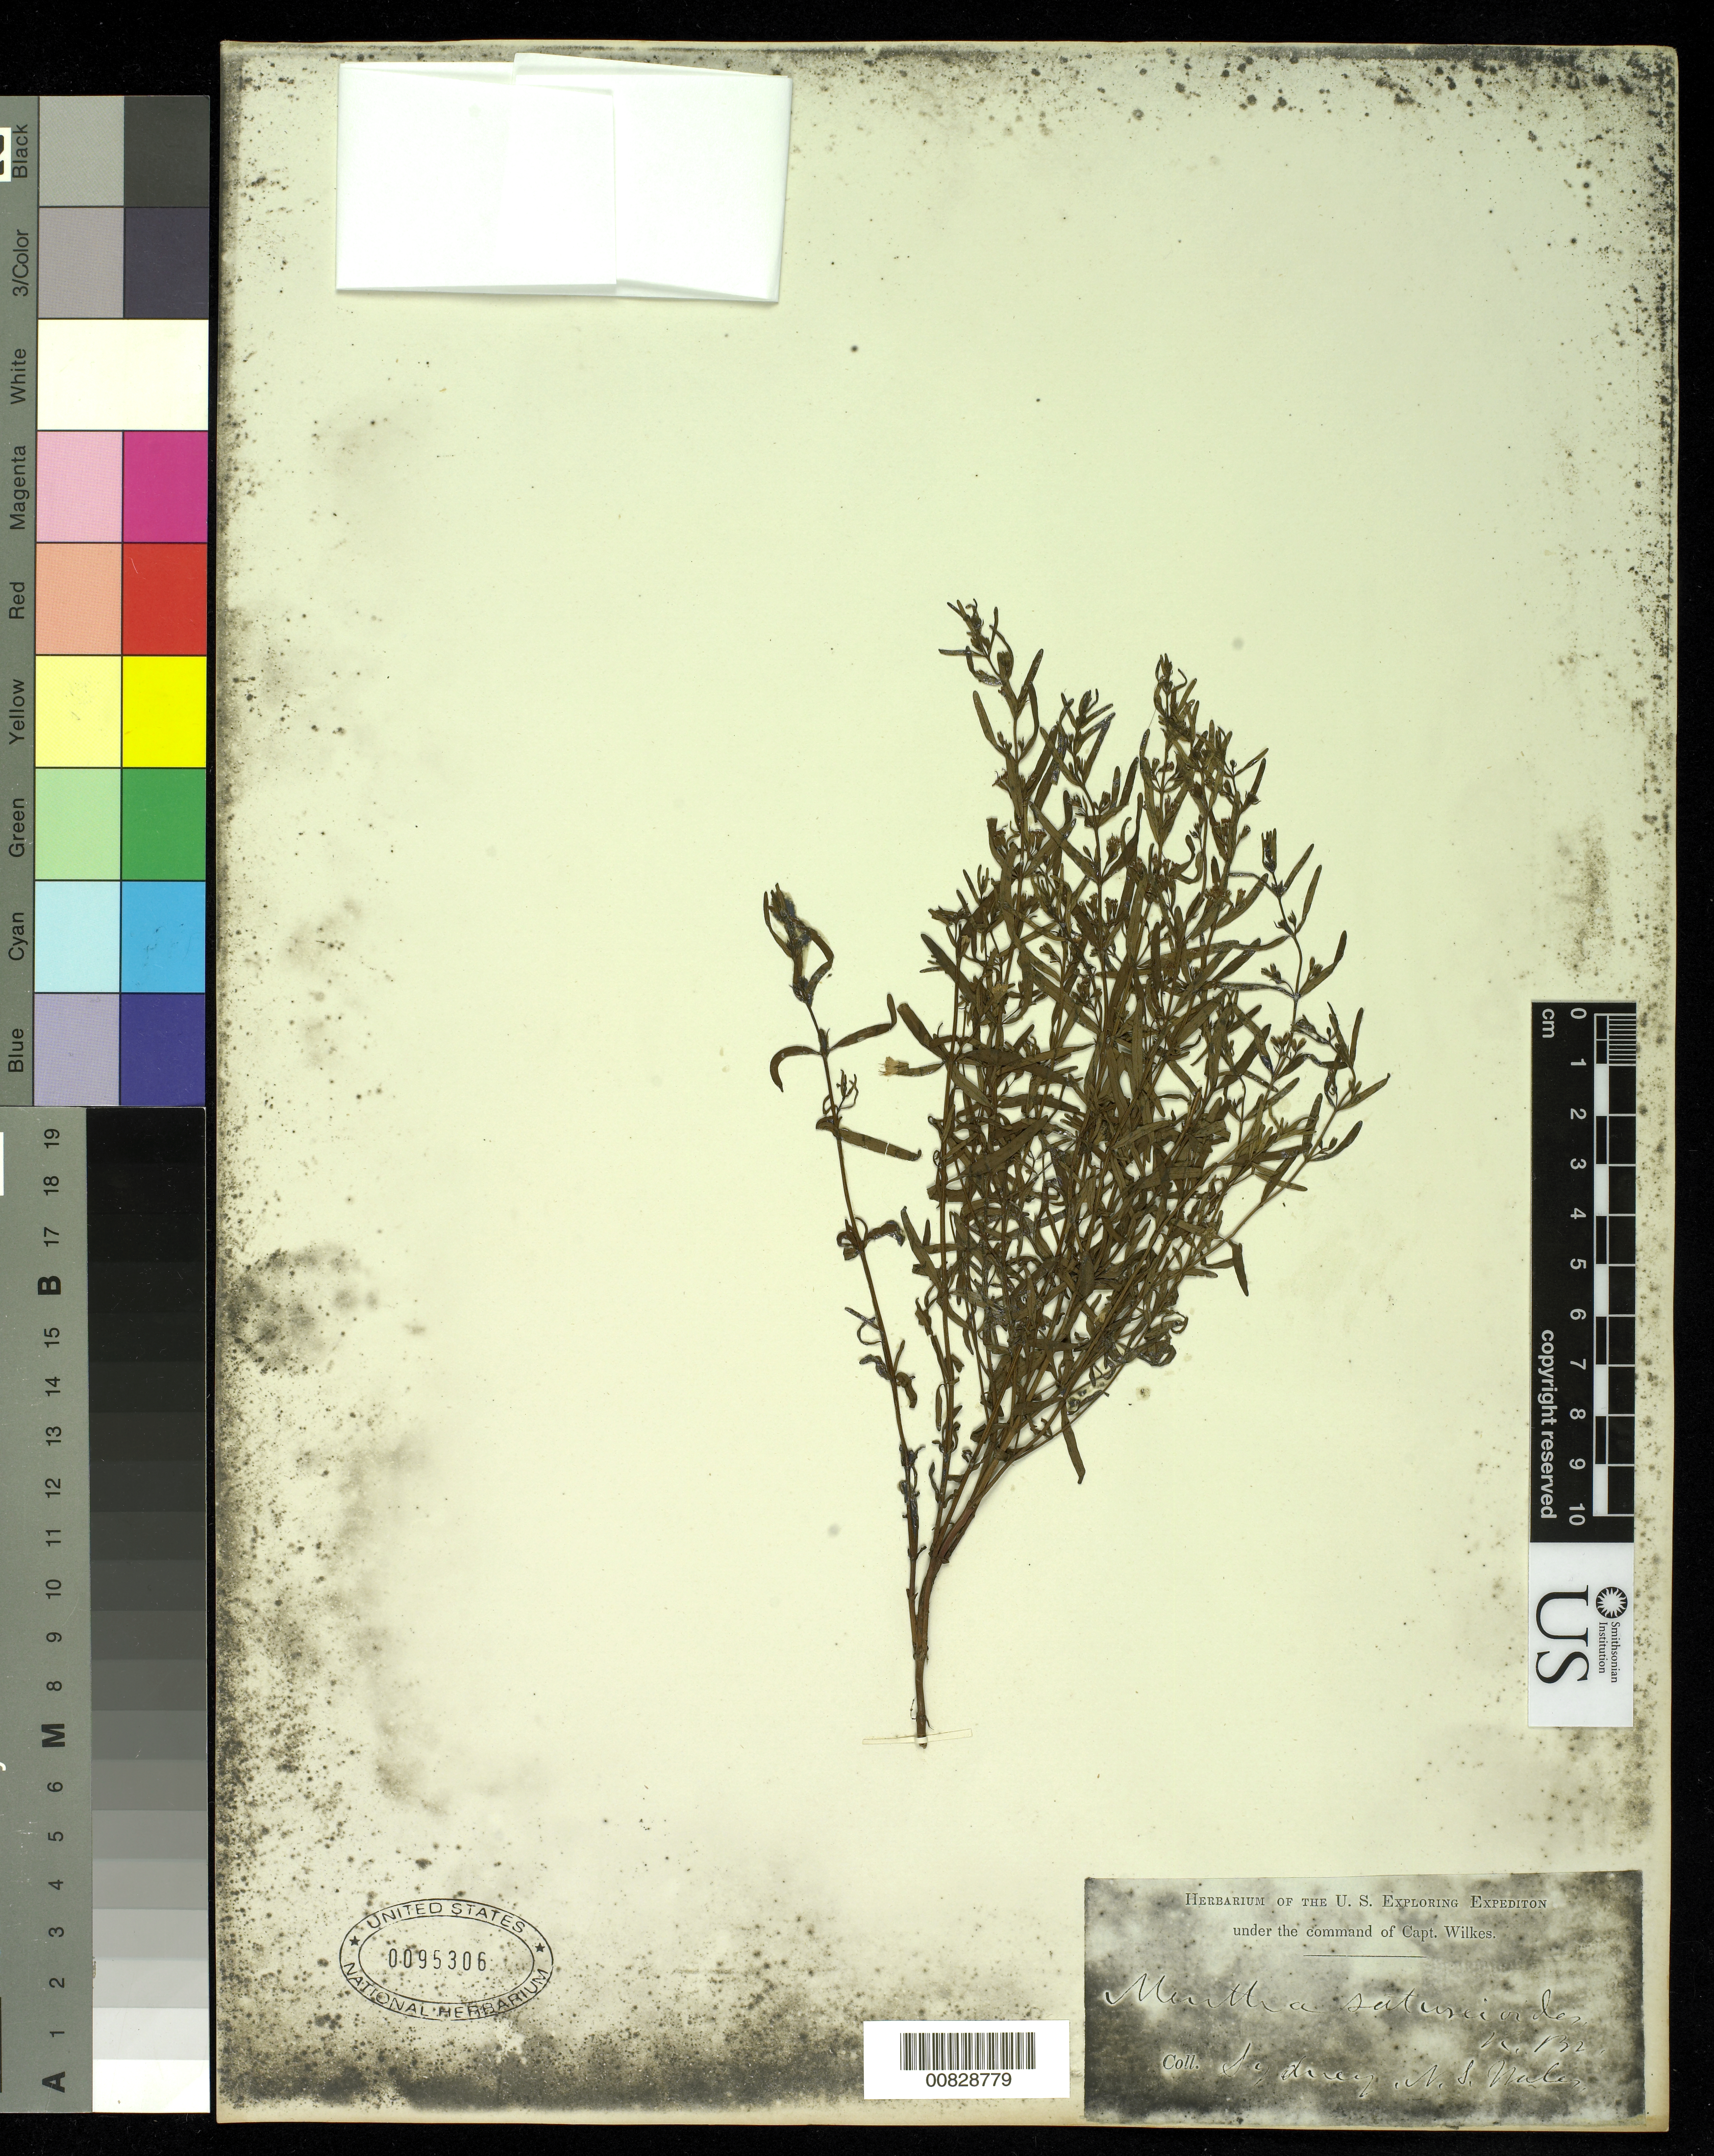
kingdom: Plantae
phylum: Tracheophyta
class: Magnoliopsida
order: Lamiales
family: Lamiaceae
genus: Mentha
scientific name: Mentha saturejoides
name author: R. Br.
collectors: Wilkes Explor. Exped.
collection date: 1838/1842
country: Australia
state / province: New South Wales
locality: Sydney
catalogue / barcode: US 95306